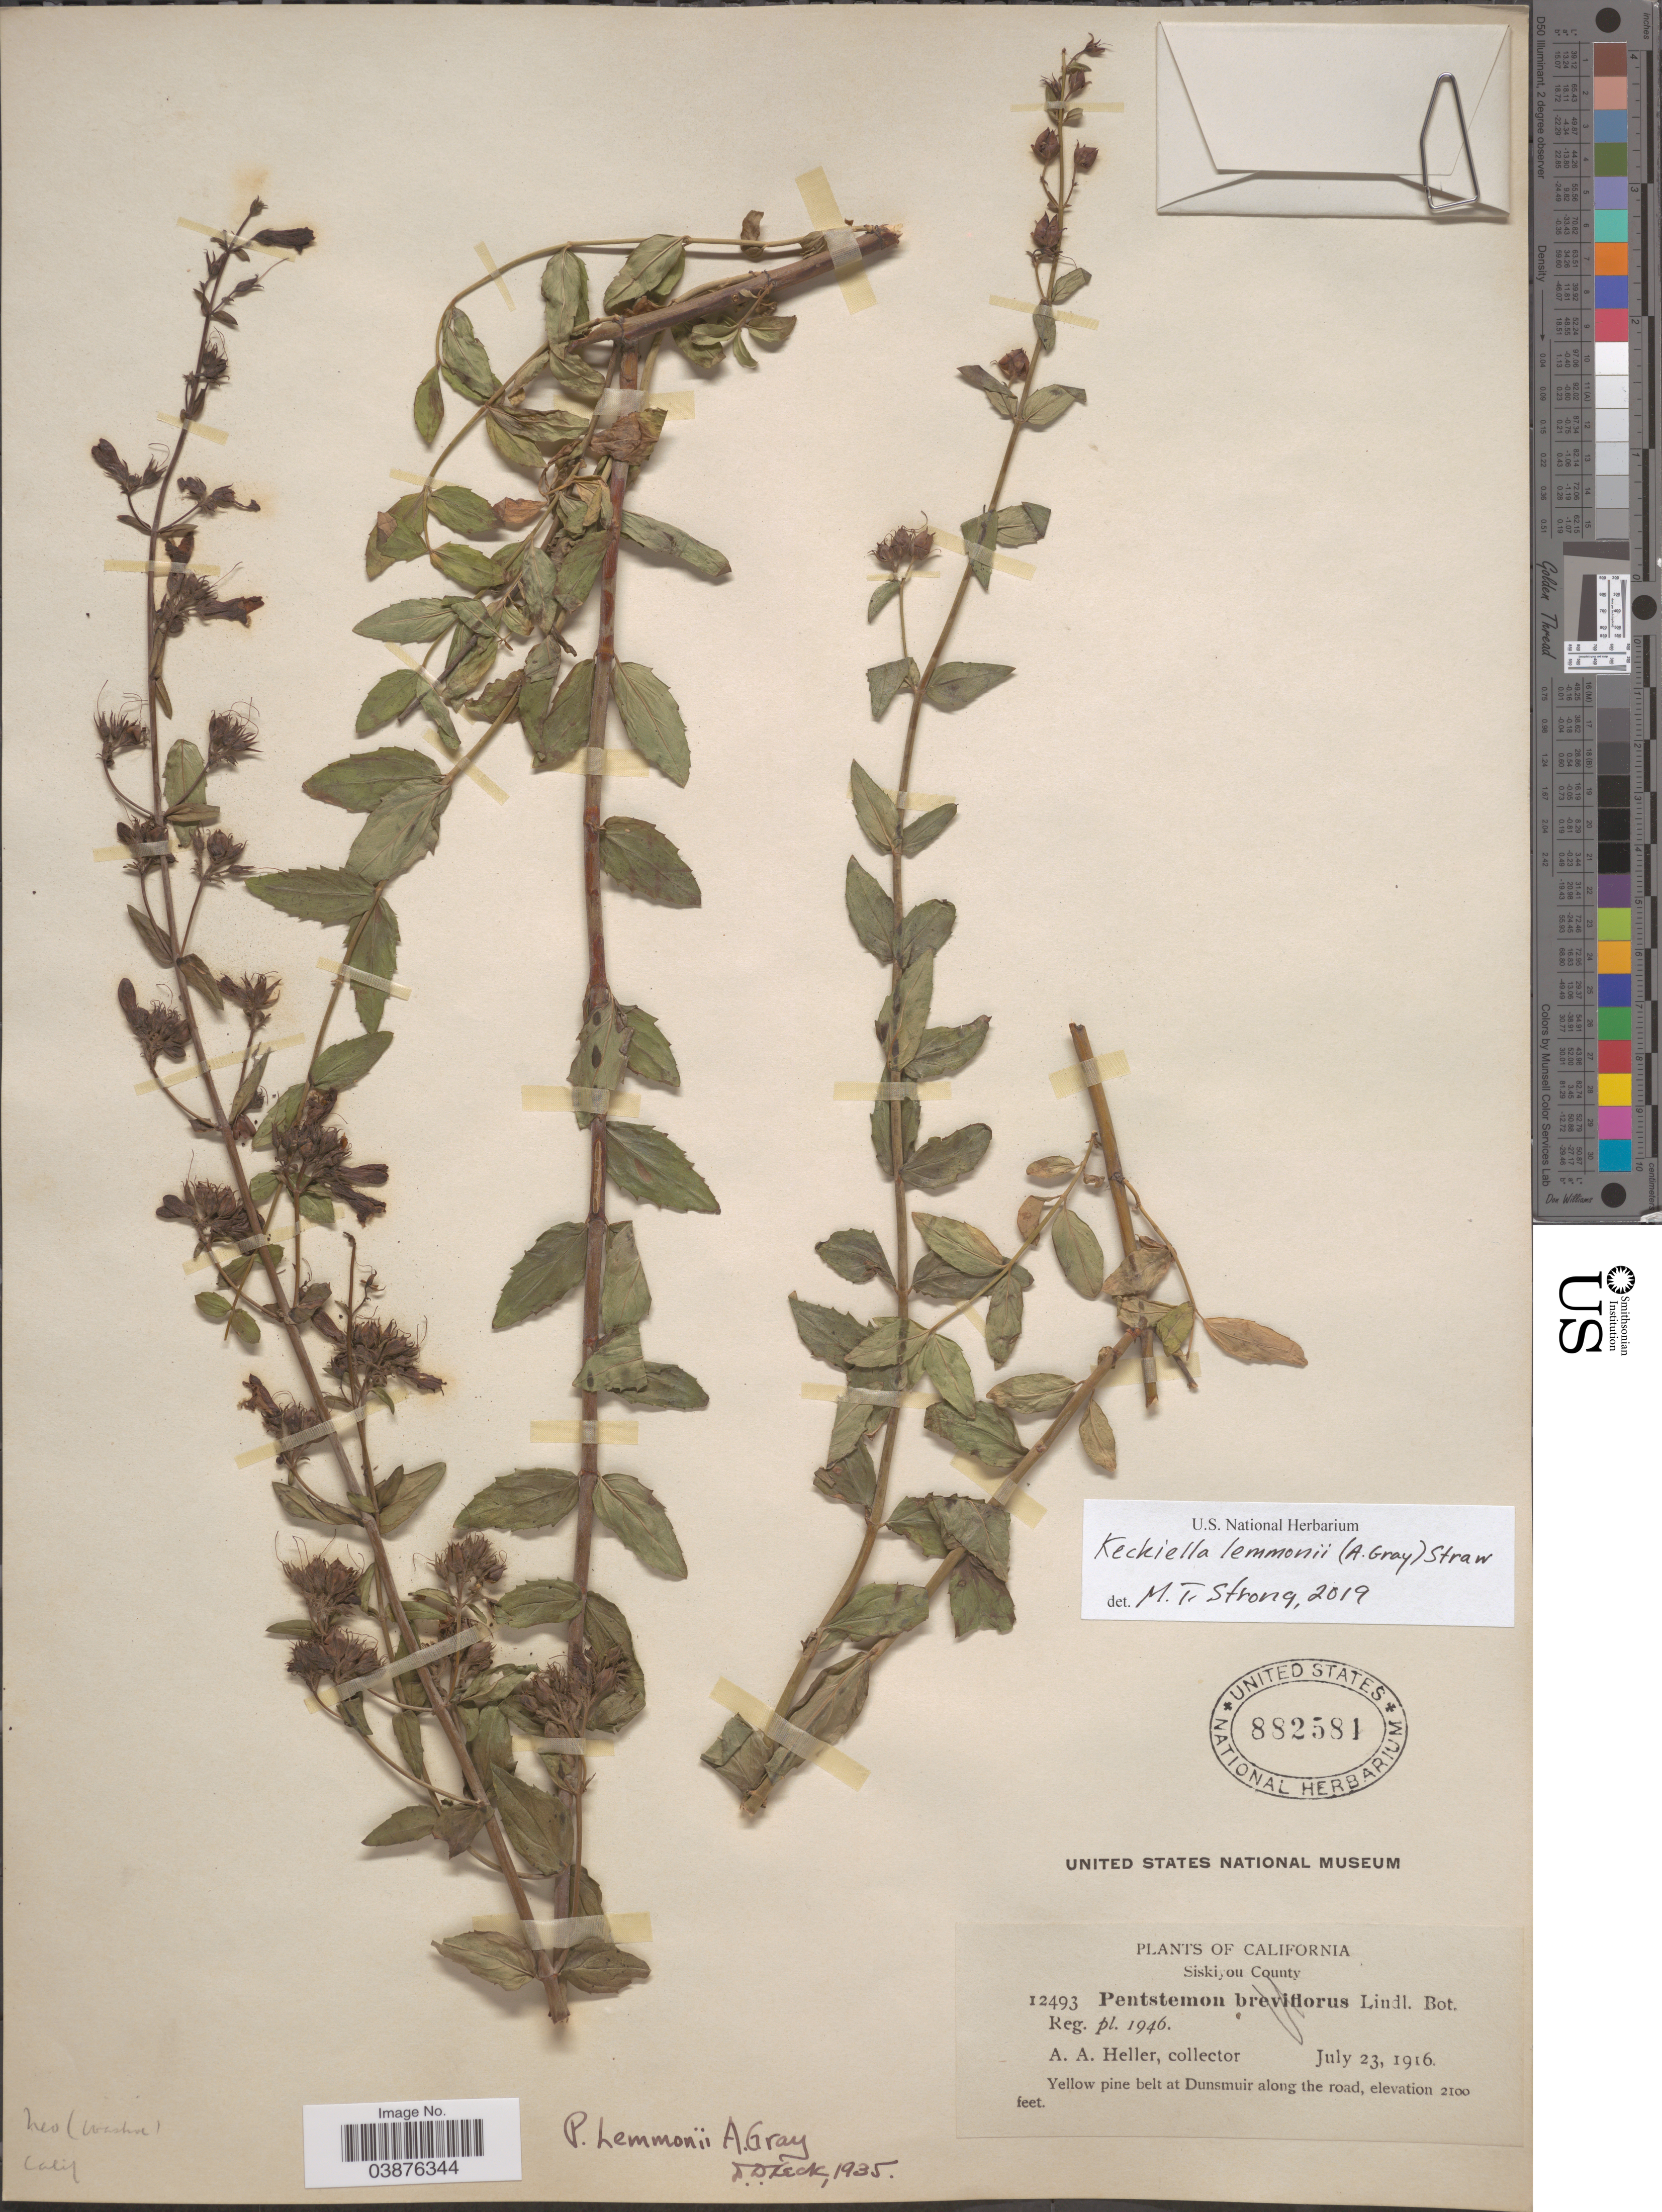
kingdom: Plantae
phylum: Tracheophyta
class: Magnoliopsida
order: Lamiales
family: Plantaginaceae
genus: Penstemon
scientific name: Penstemon lemmonii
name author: A. Gray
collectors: A. A. Heller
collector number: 12493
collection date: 1916-07-23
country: United States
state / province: California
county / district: Siskiyou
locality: Siskiyou County. Yellow pine belt at Dunsmuir along the road.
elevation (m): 640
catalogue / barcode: US 882581